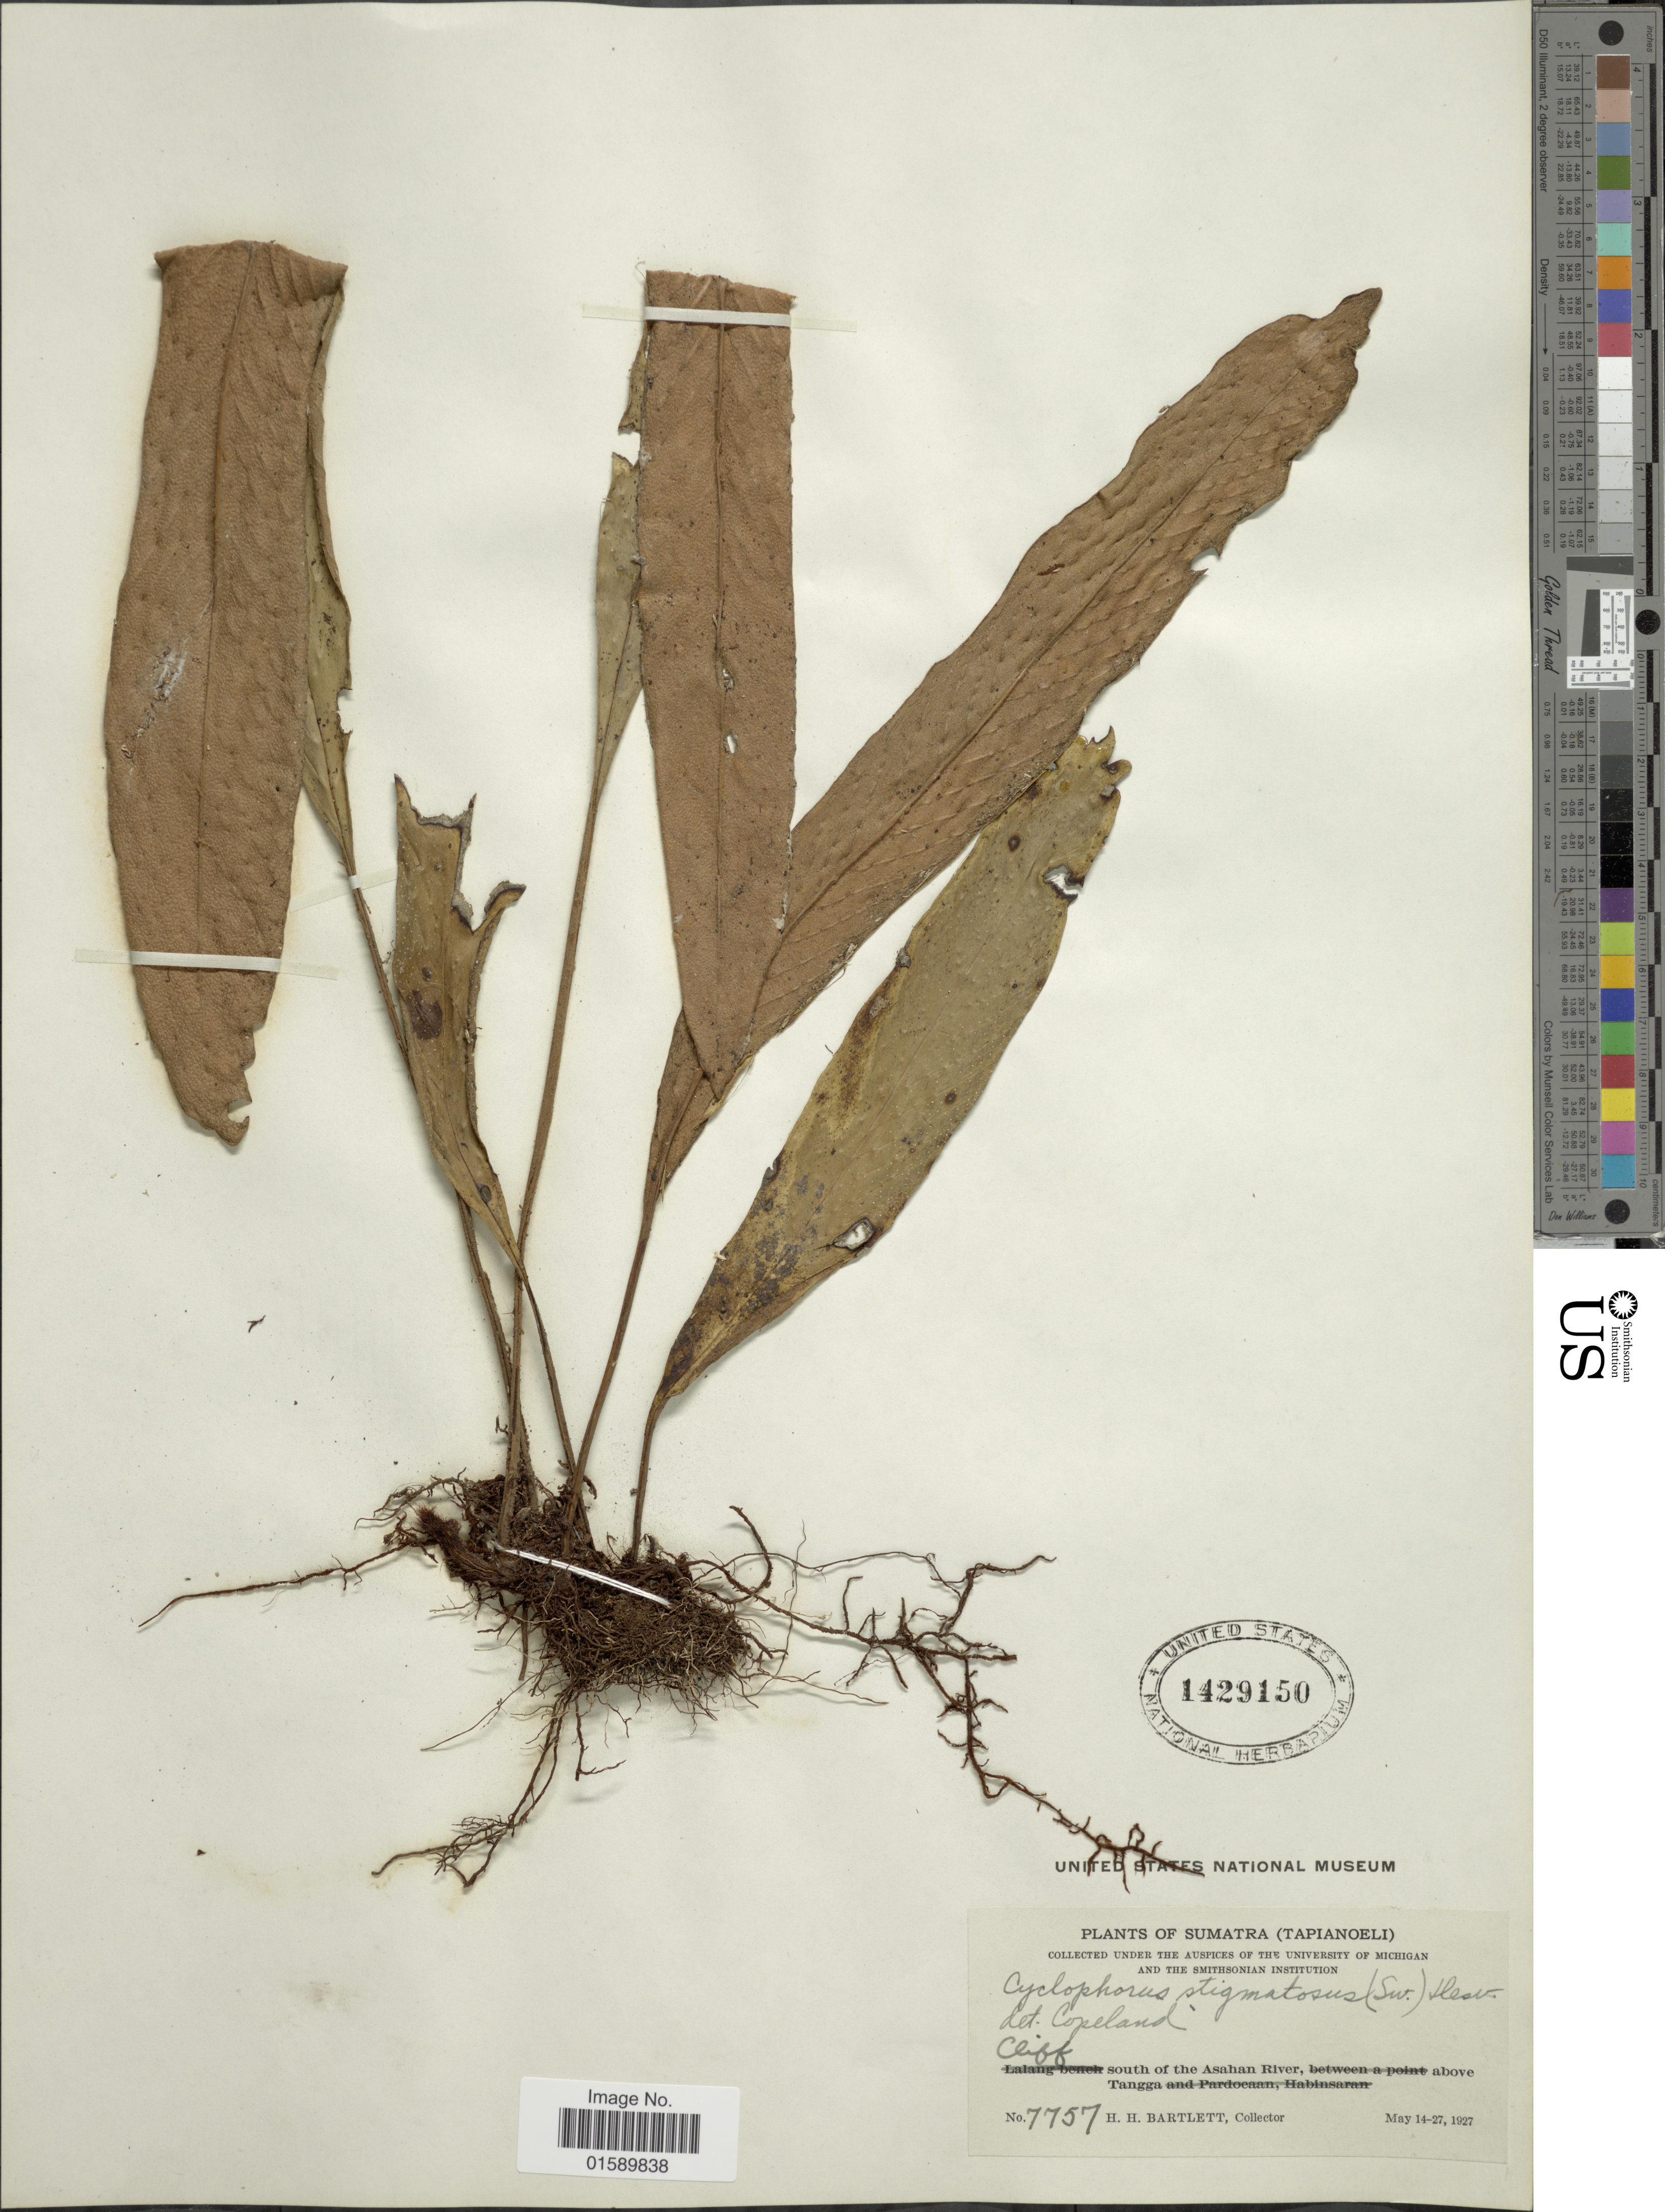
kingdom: Plantae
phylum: Tracheophyta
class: Polypodiopsida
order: Polypodiales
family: Polypodiaceae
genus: Pyrrosia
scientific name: Pyrrosia stigmosa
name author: (Sw.) Ching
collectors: H. H. Bartlett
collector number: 7757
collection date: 1927-05-14/1927-05-27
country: Indonesia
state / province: Sumatra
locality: Sumatra (Tapianoeli), Cliff south of Asahan River, above Tangga.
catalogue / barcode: US 1429150